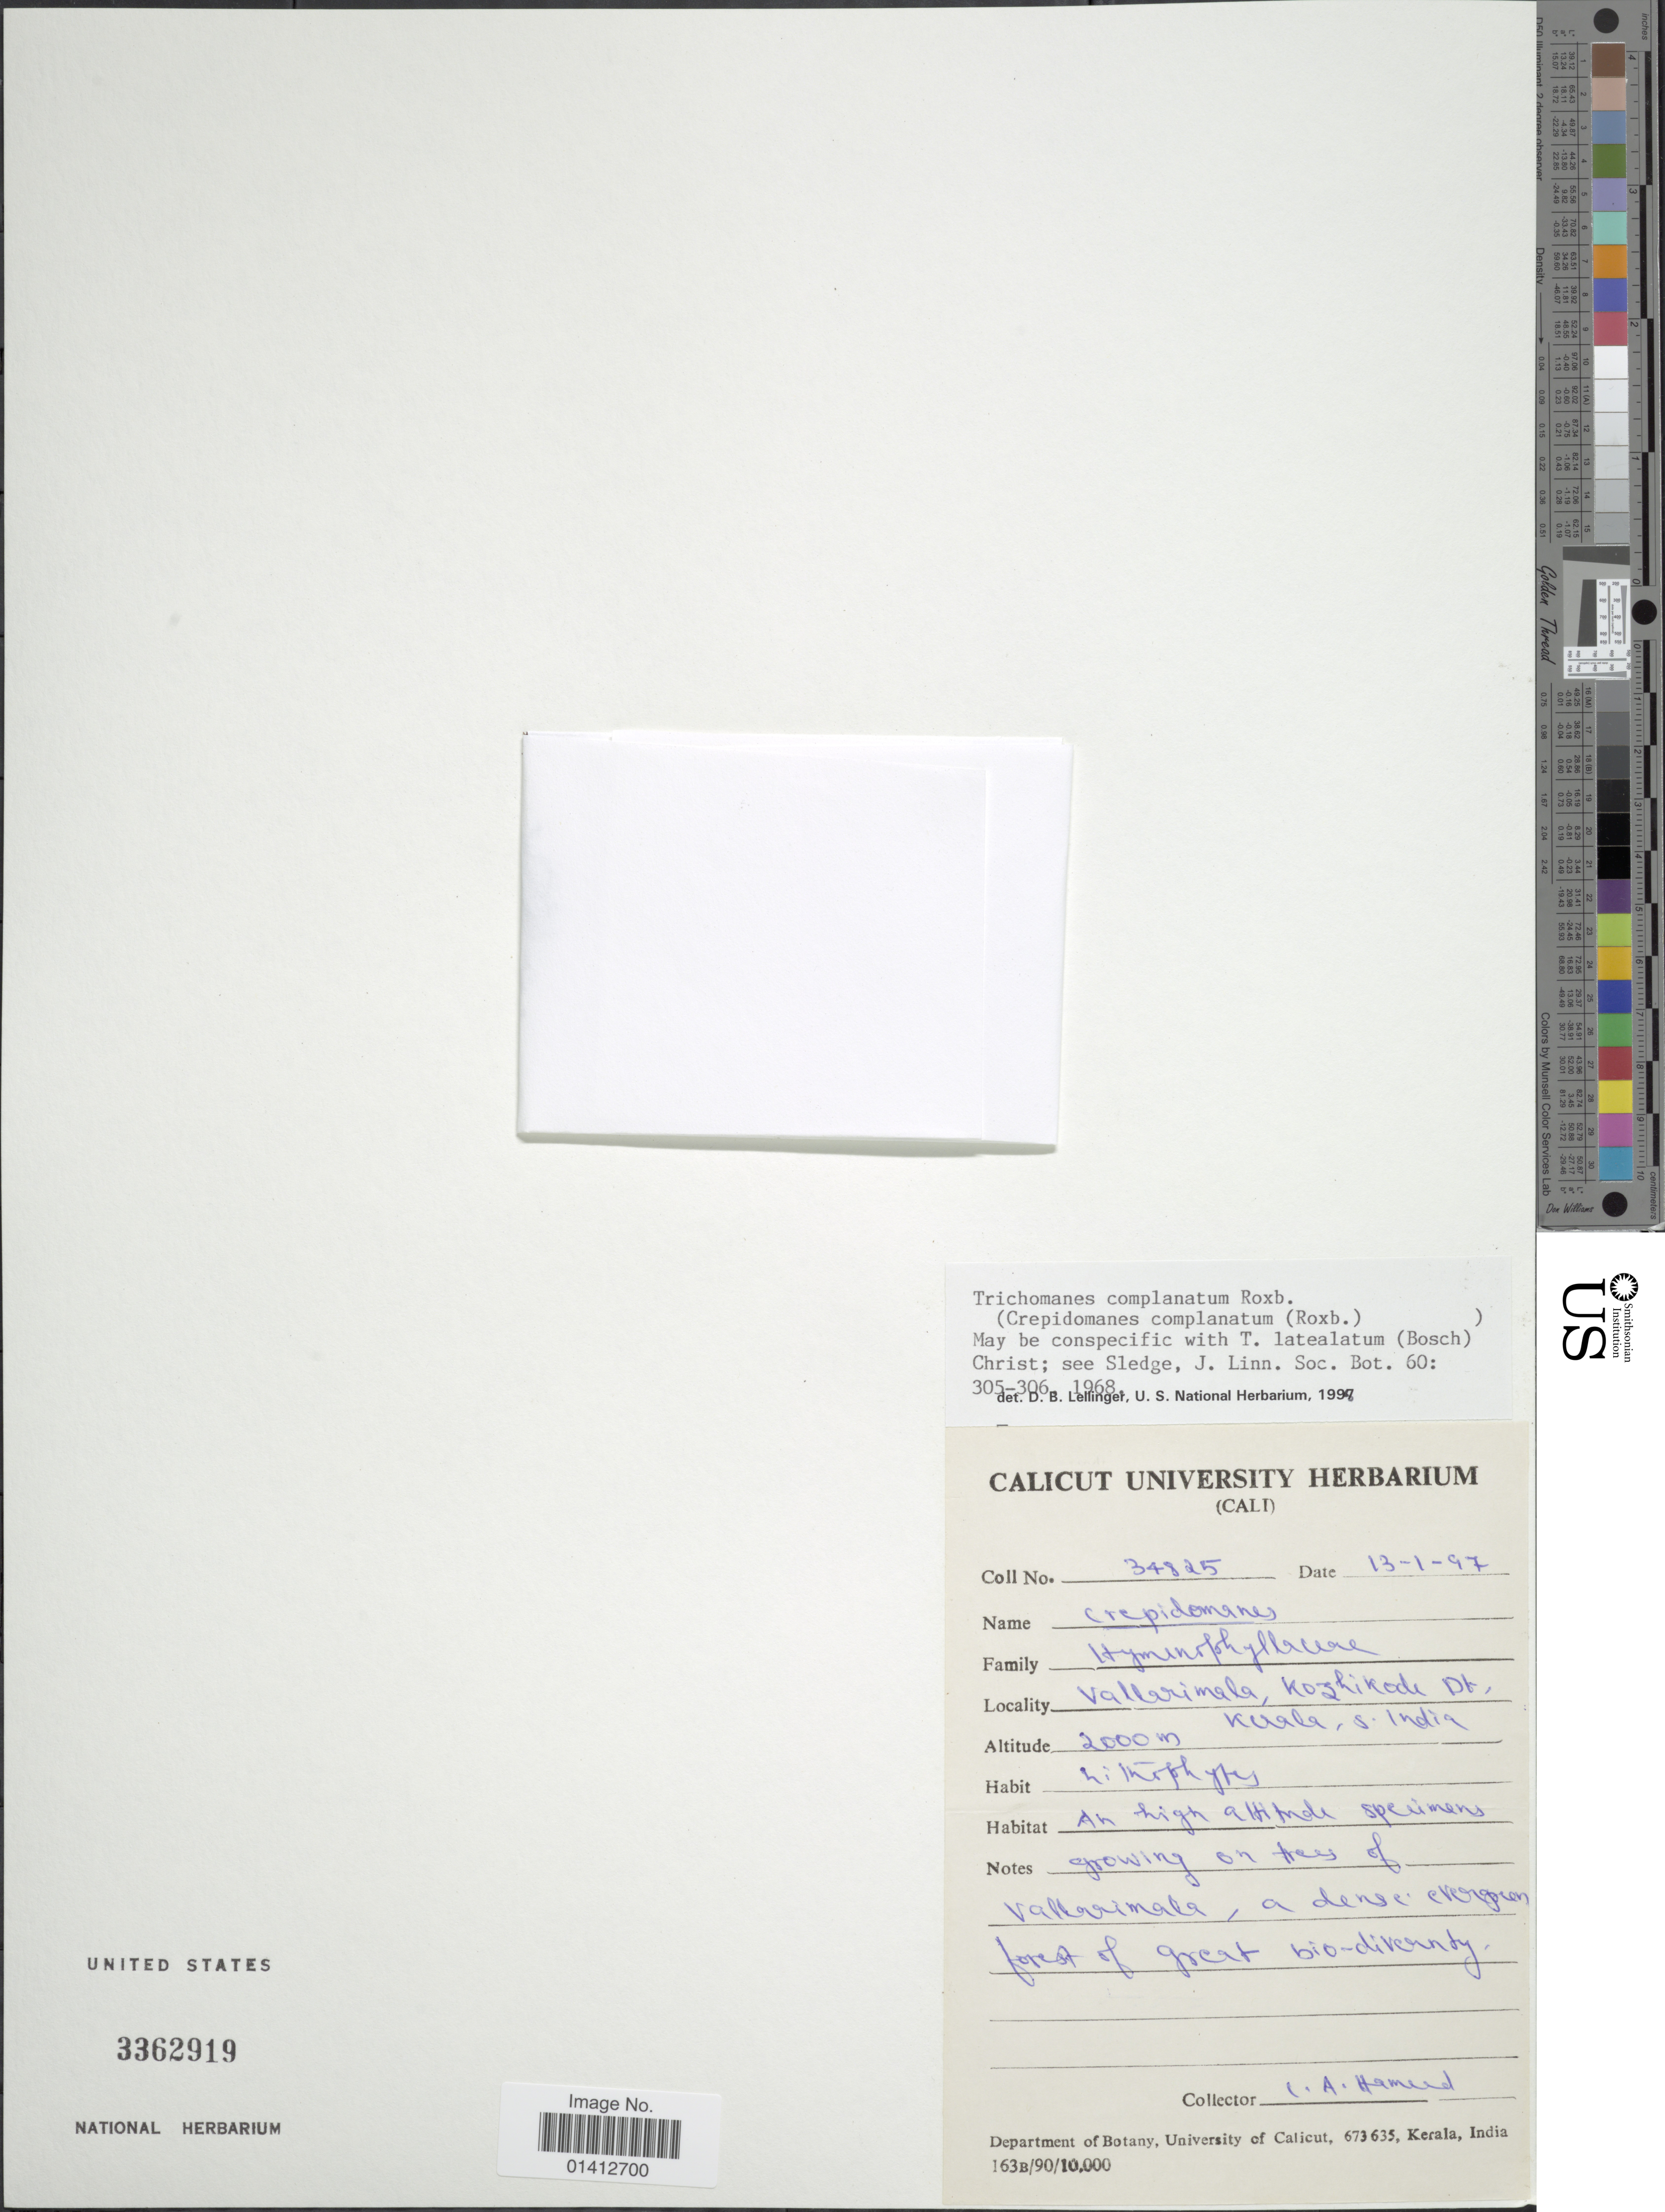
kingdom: Plantae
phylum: Tracheophyta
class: Polypodiopsida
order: Hymenophyllales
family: Hymenophyllaceae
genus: Crepidomanes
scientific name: Crepidomanes campanulatum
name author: (Roxb.) Panigrahi & Singh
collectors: C. Hamud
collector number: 34825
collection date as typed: Transcribed d/m/y: 13/1/97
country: India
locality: Vallerimala, Kozhikode Dt, Kerala, S. India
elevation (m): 2000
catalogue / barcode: US 3362919